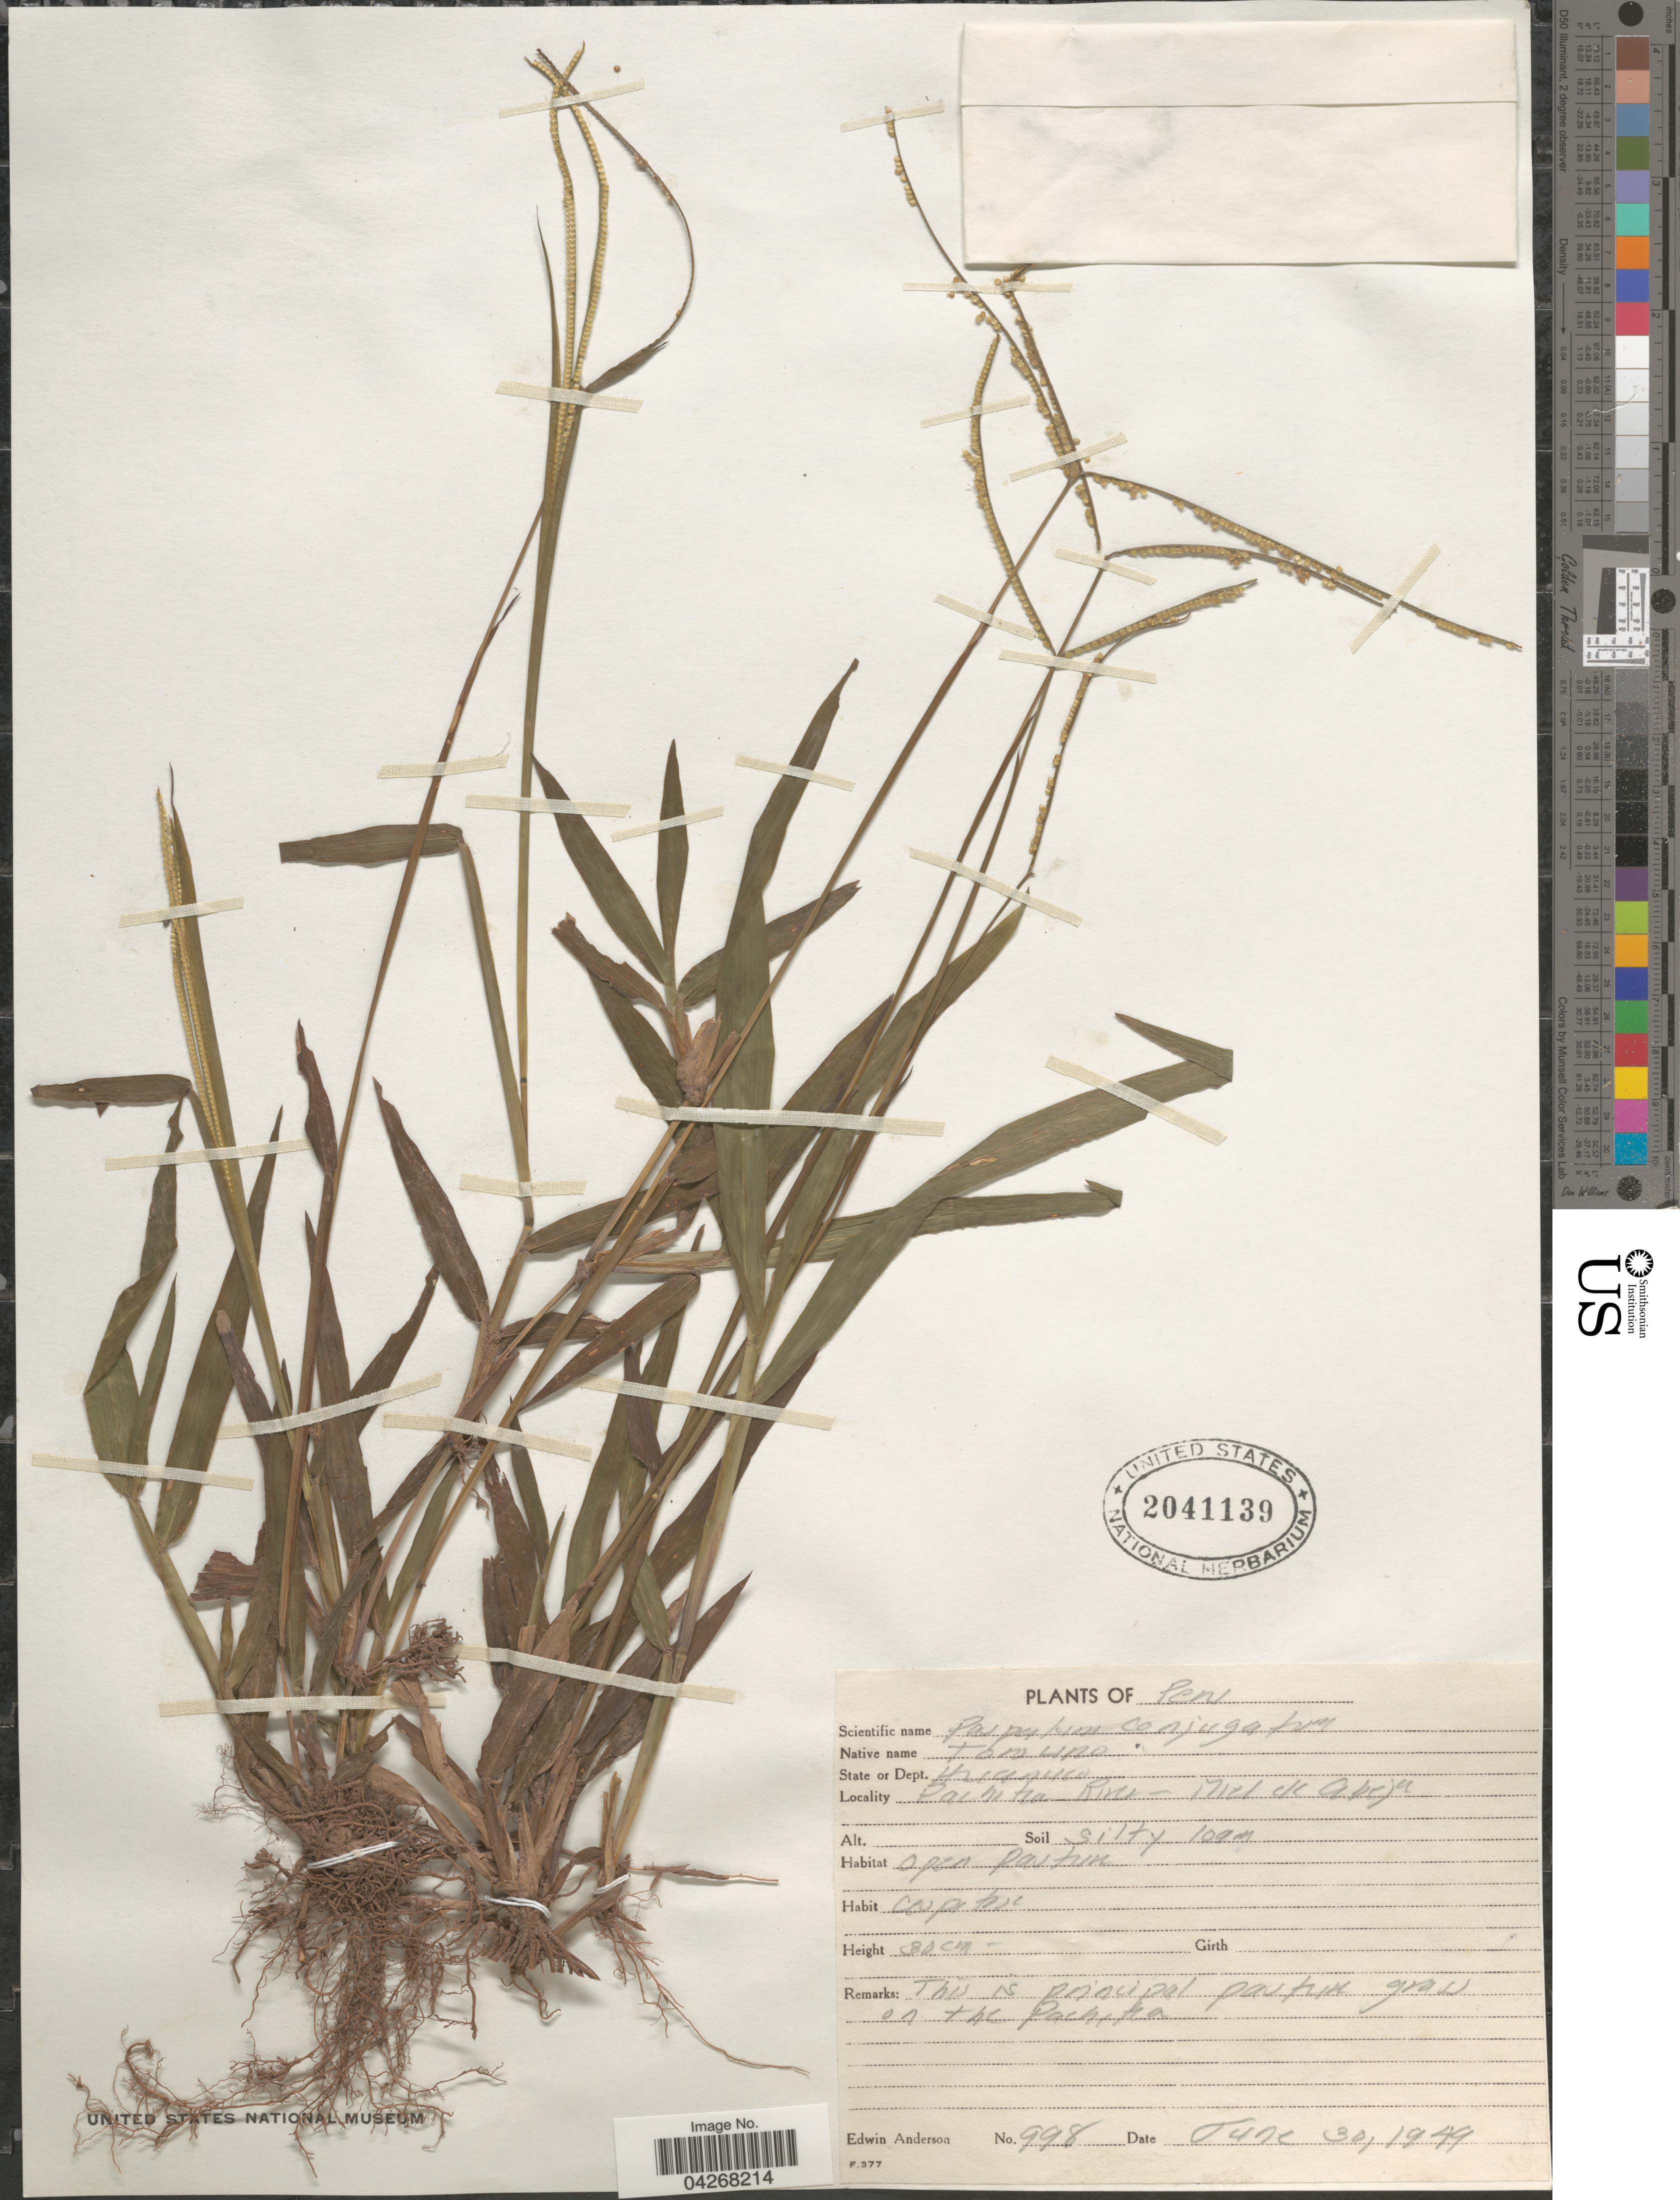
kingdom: Plantae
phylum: Tracheophyta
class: Liliopsida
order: Poales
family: Poaceae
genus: Paspalum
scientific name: Paspalum conjugatum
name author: P.J. Bergius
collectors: E. Anderson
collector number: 998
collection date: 1949-06-30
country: Peru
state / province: Huánuco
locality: State or Dept. Huanuco. Pachitea River - Miel de Abeja.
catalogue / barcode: US 2041139